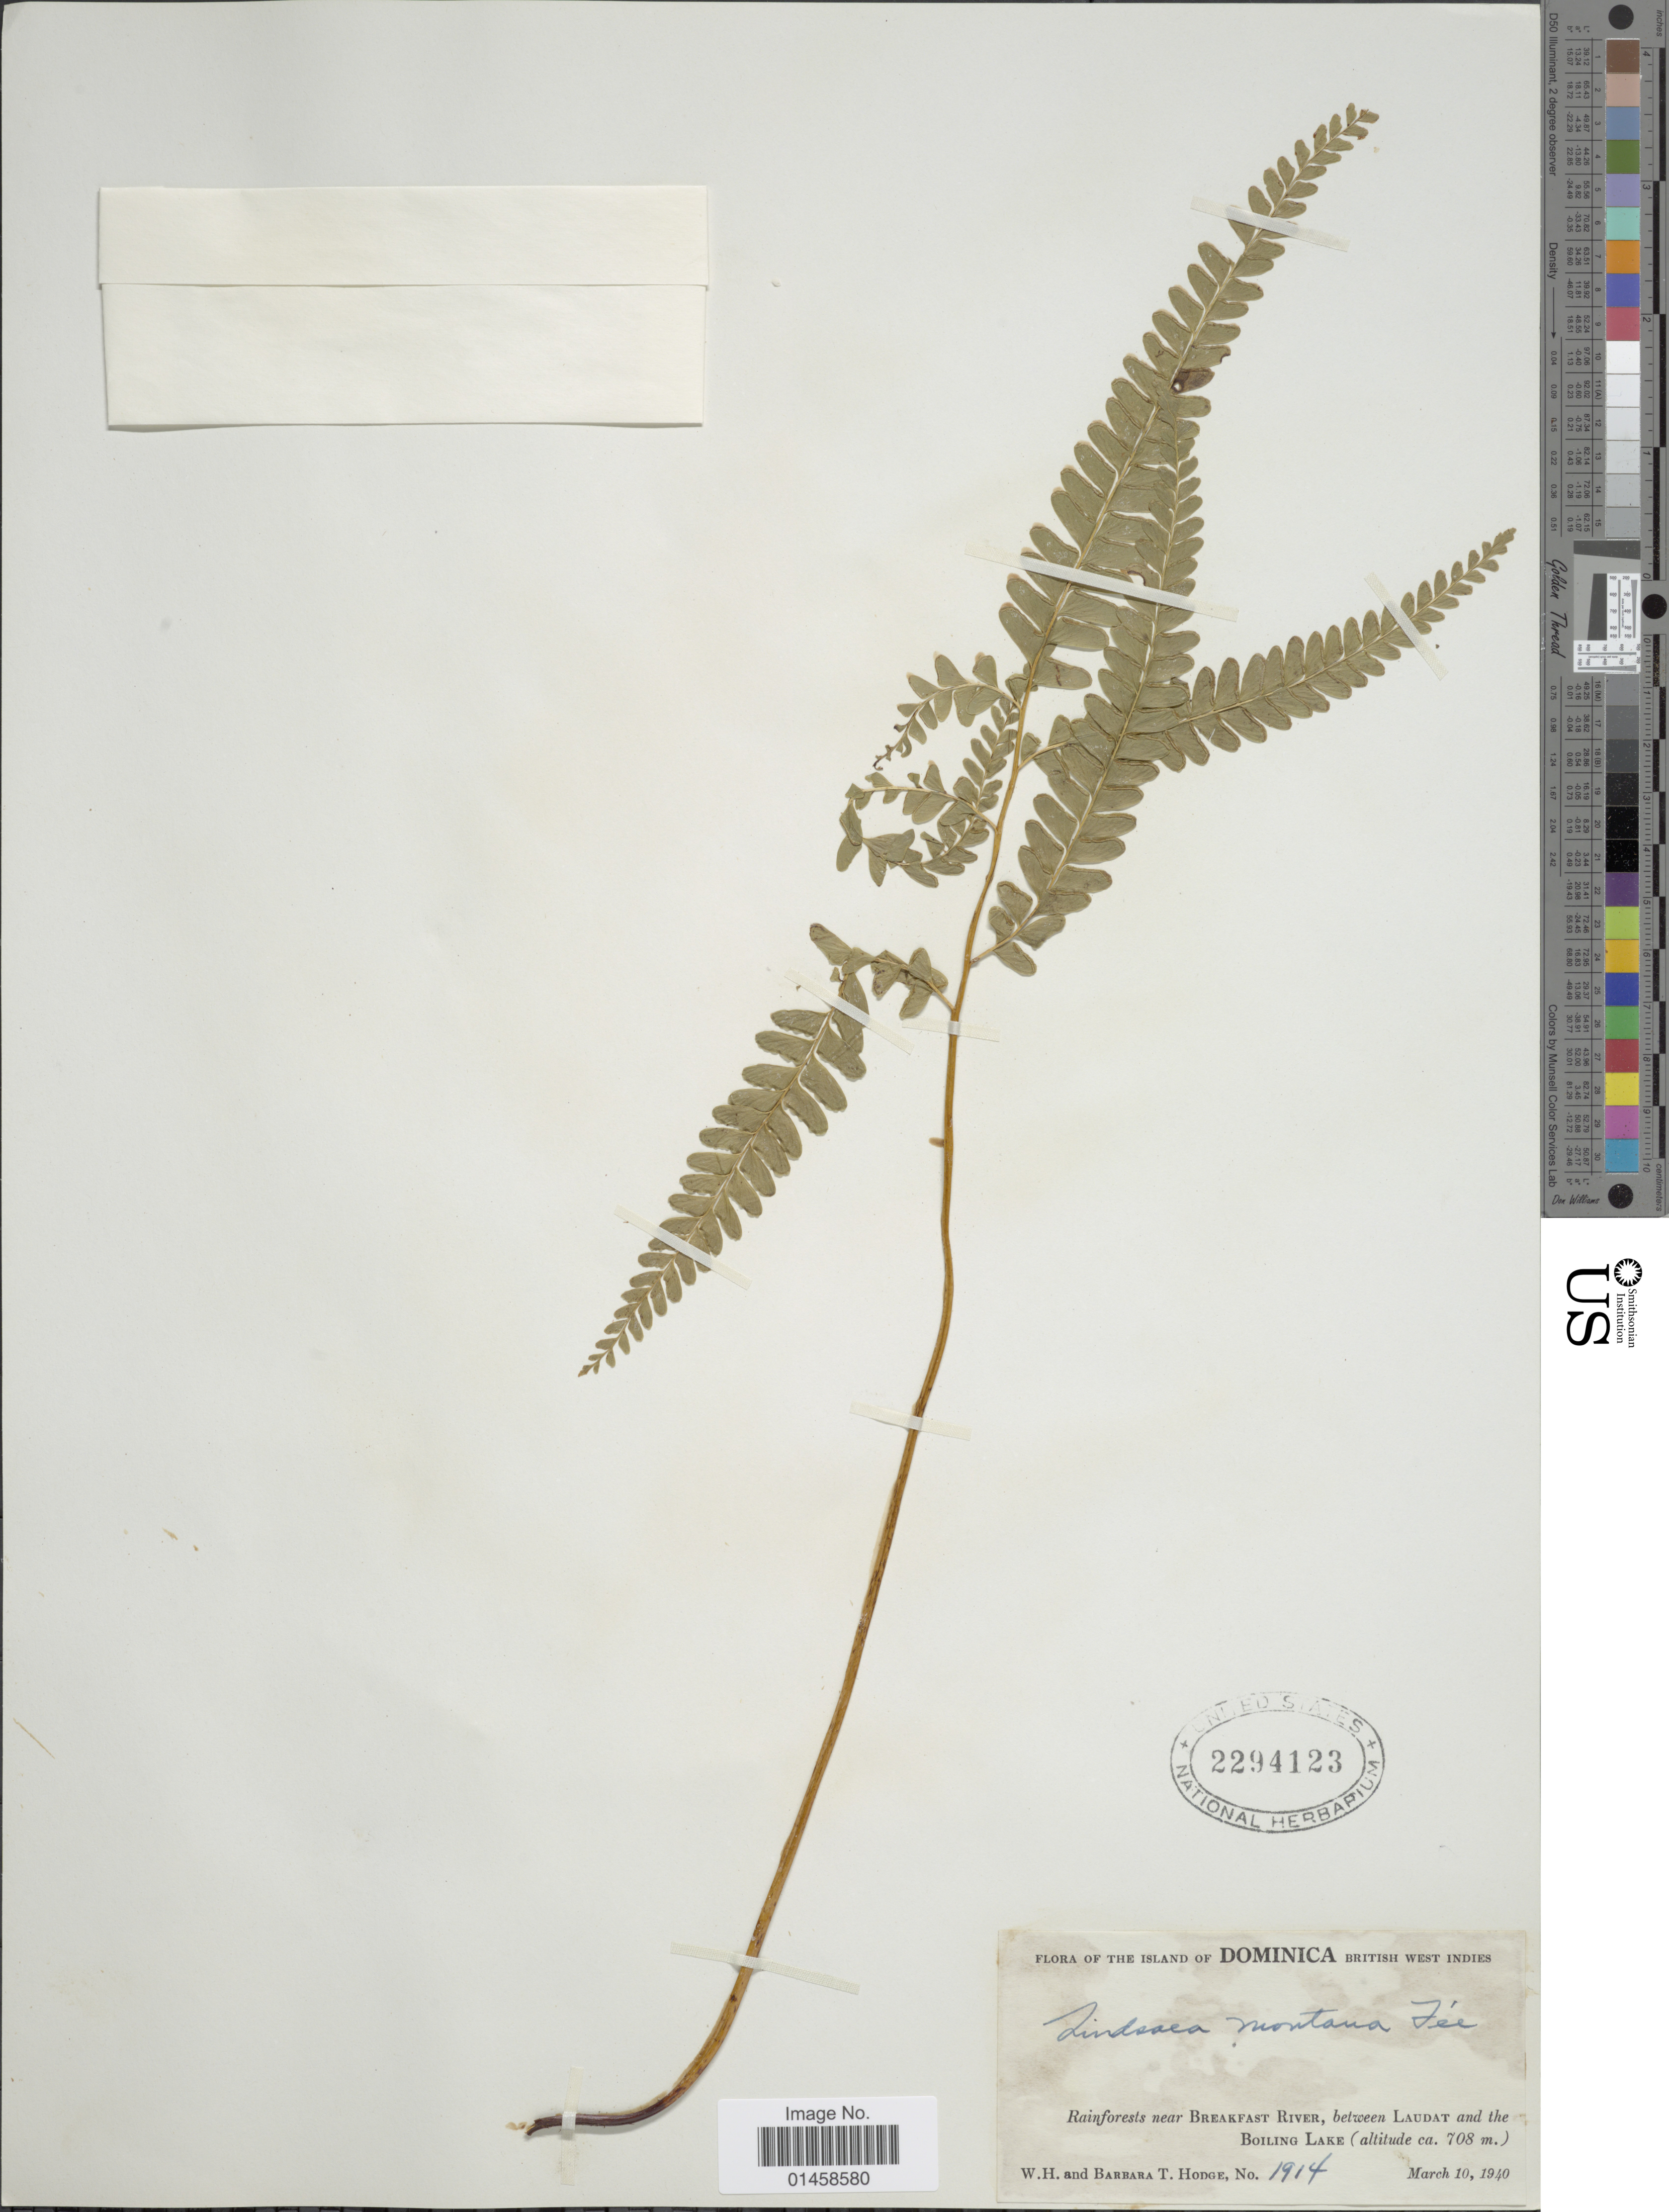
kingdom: Plantae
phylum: Tracheophyta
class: Polypodiopsida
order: Polypodiales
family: Lindsaeaceae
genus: Lindsaea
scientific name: Lindsaea quadrangularis subsp. antillensis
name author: K.U. Kramer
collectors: W. Hodge & B. Hodge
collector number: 1914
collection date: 1940-03-10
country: Dominica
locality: Rainforest near Breakfast River, between Laudat and the Boiling Lake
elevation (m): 708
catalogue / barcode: US 2294123